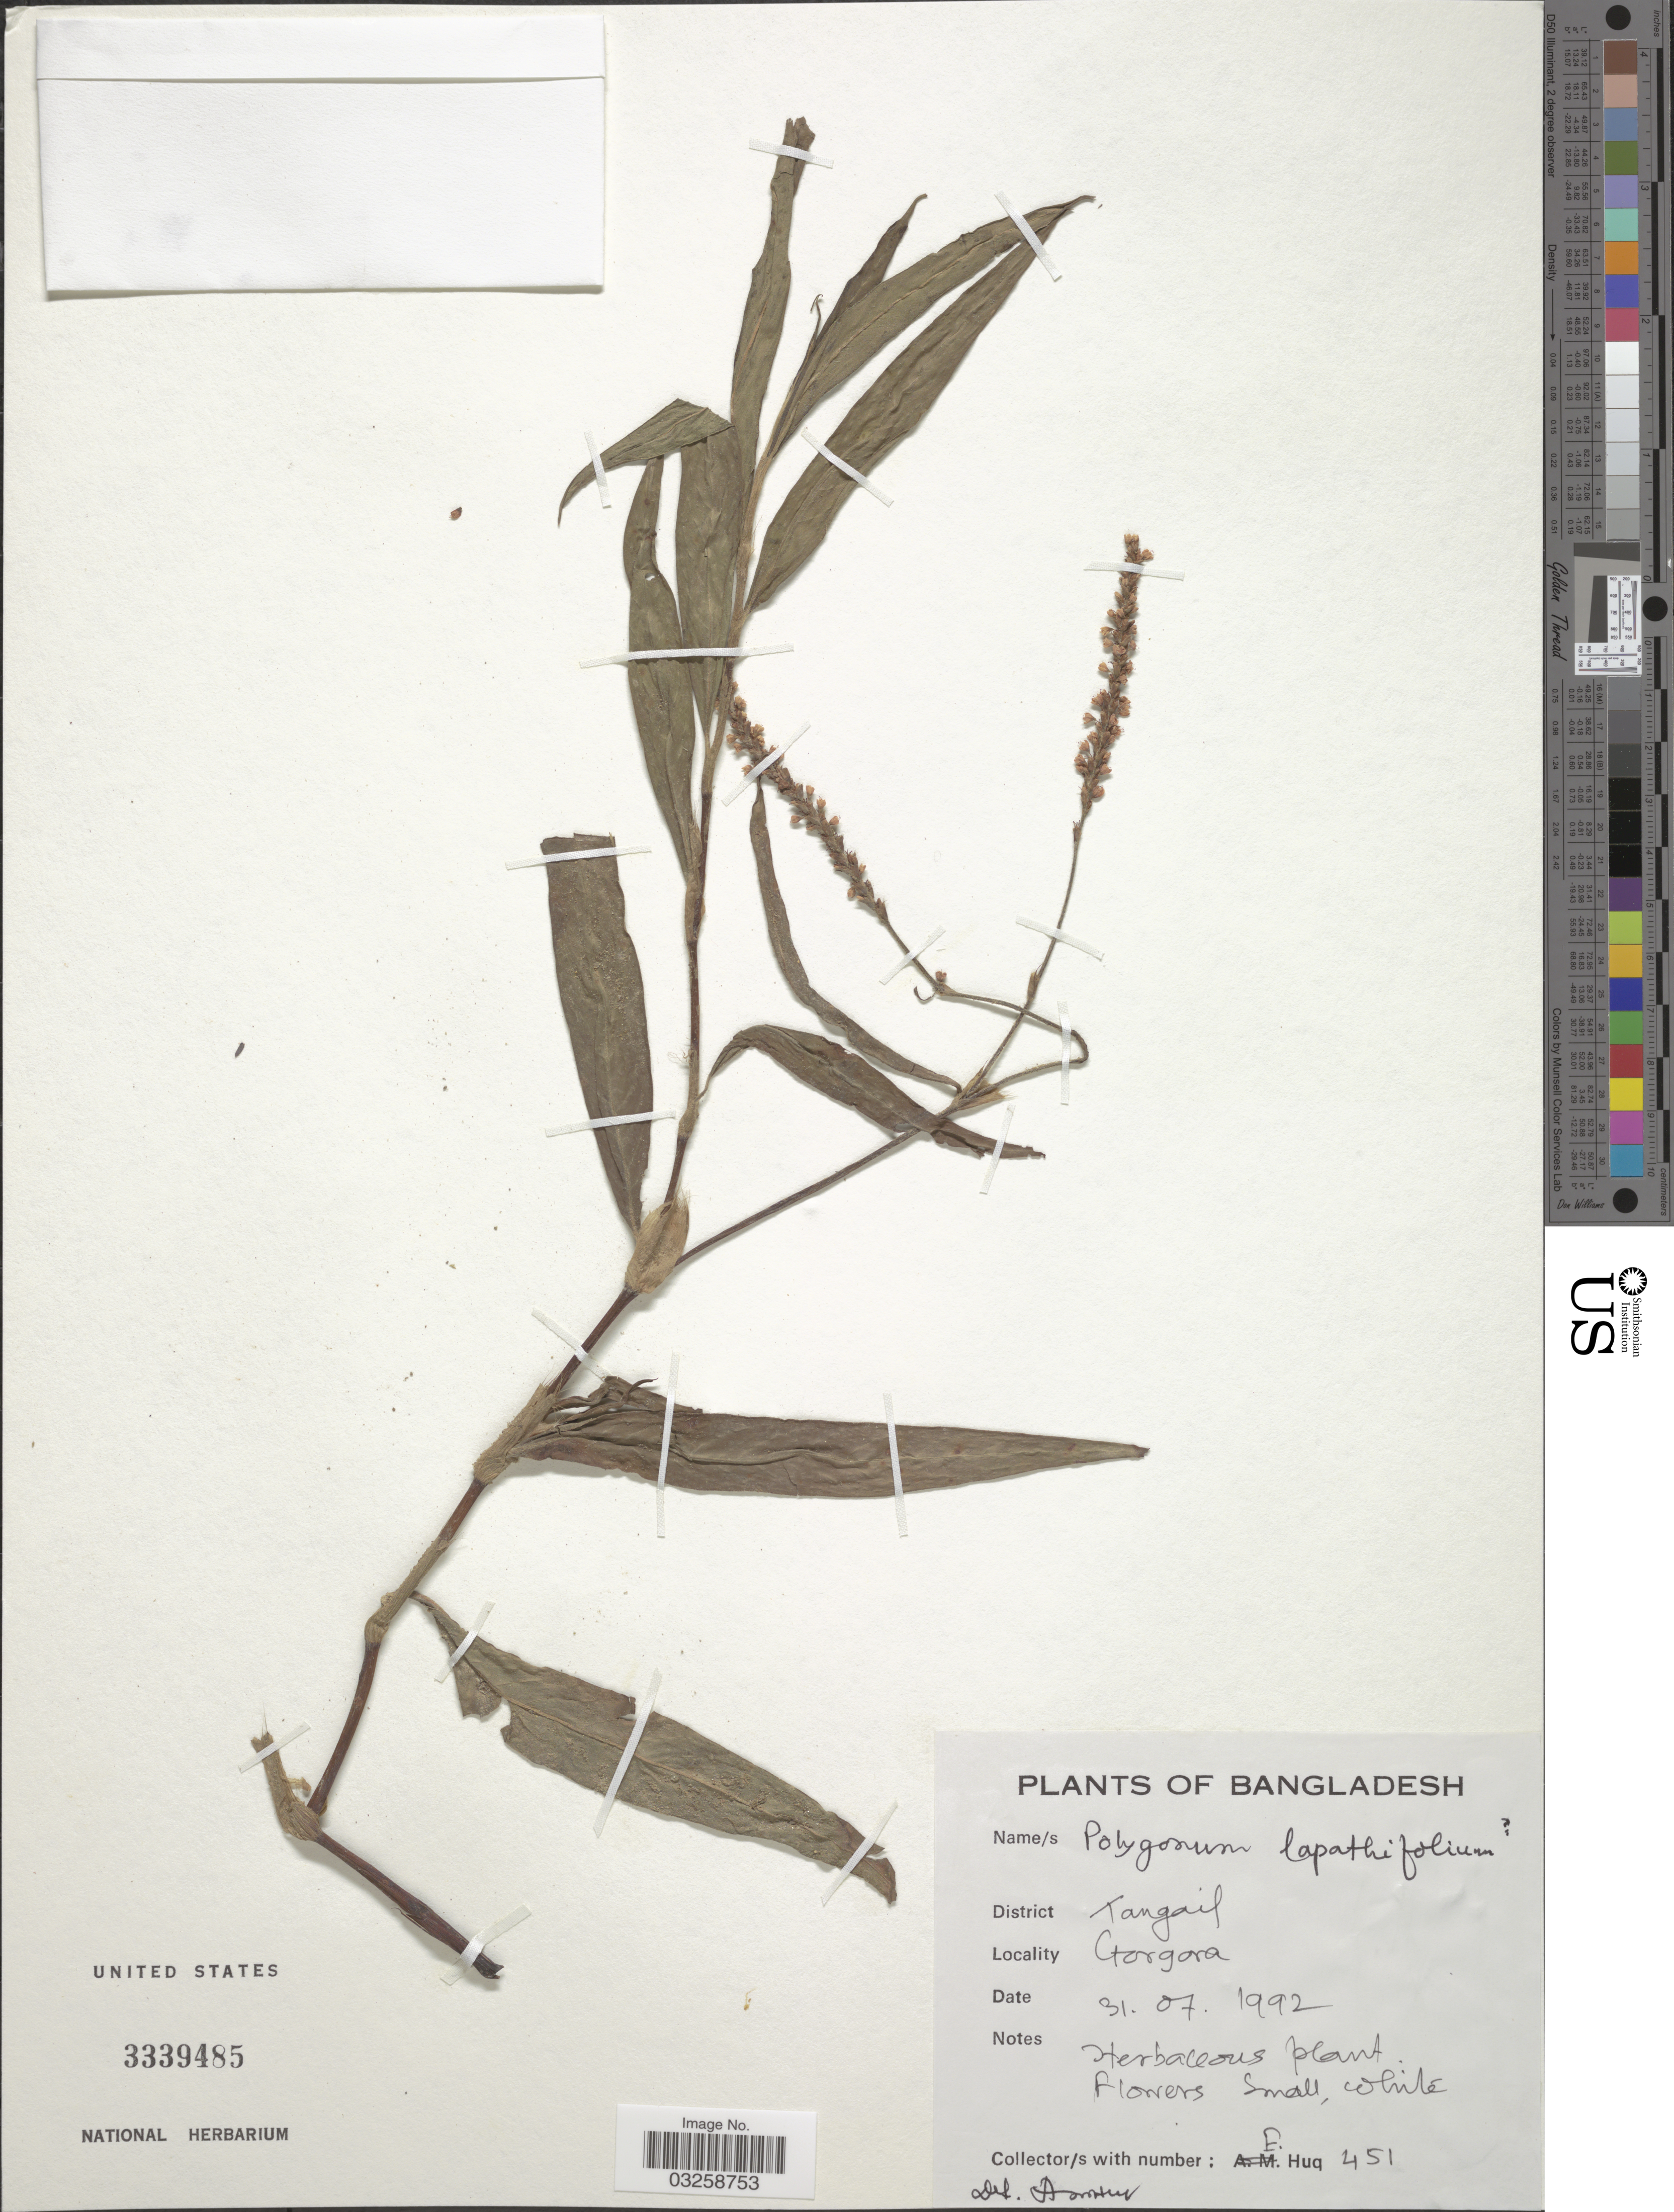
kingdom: Plantae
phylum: Tracheophyta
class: Magnoliopsida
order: Caryophyllales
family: Polygonaceae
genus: Polygonum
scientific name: Polygonum lapathifolium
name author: L.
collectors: E. Huq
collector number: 451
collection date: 1992-07-31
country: Bangladesh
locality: District Tangail. Gorgora.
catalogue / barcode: US 3339485